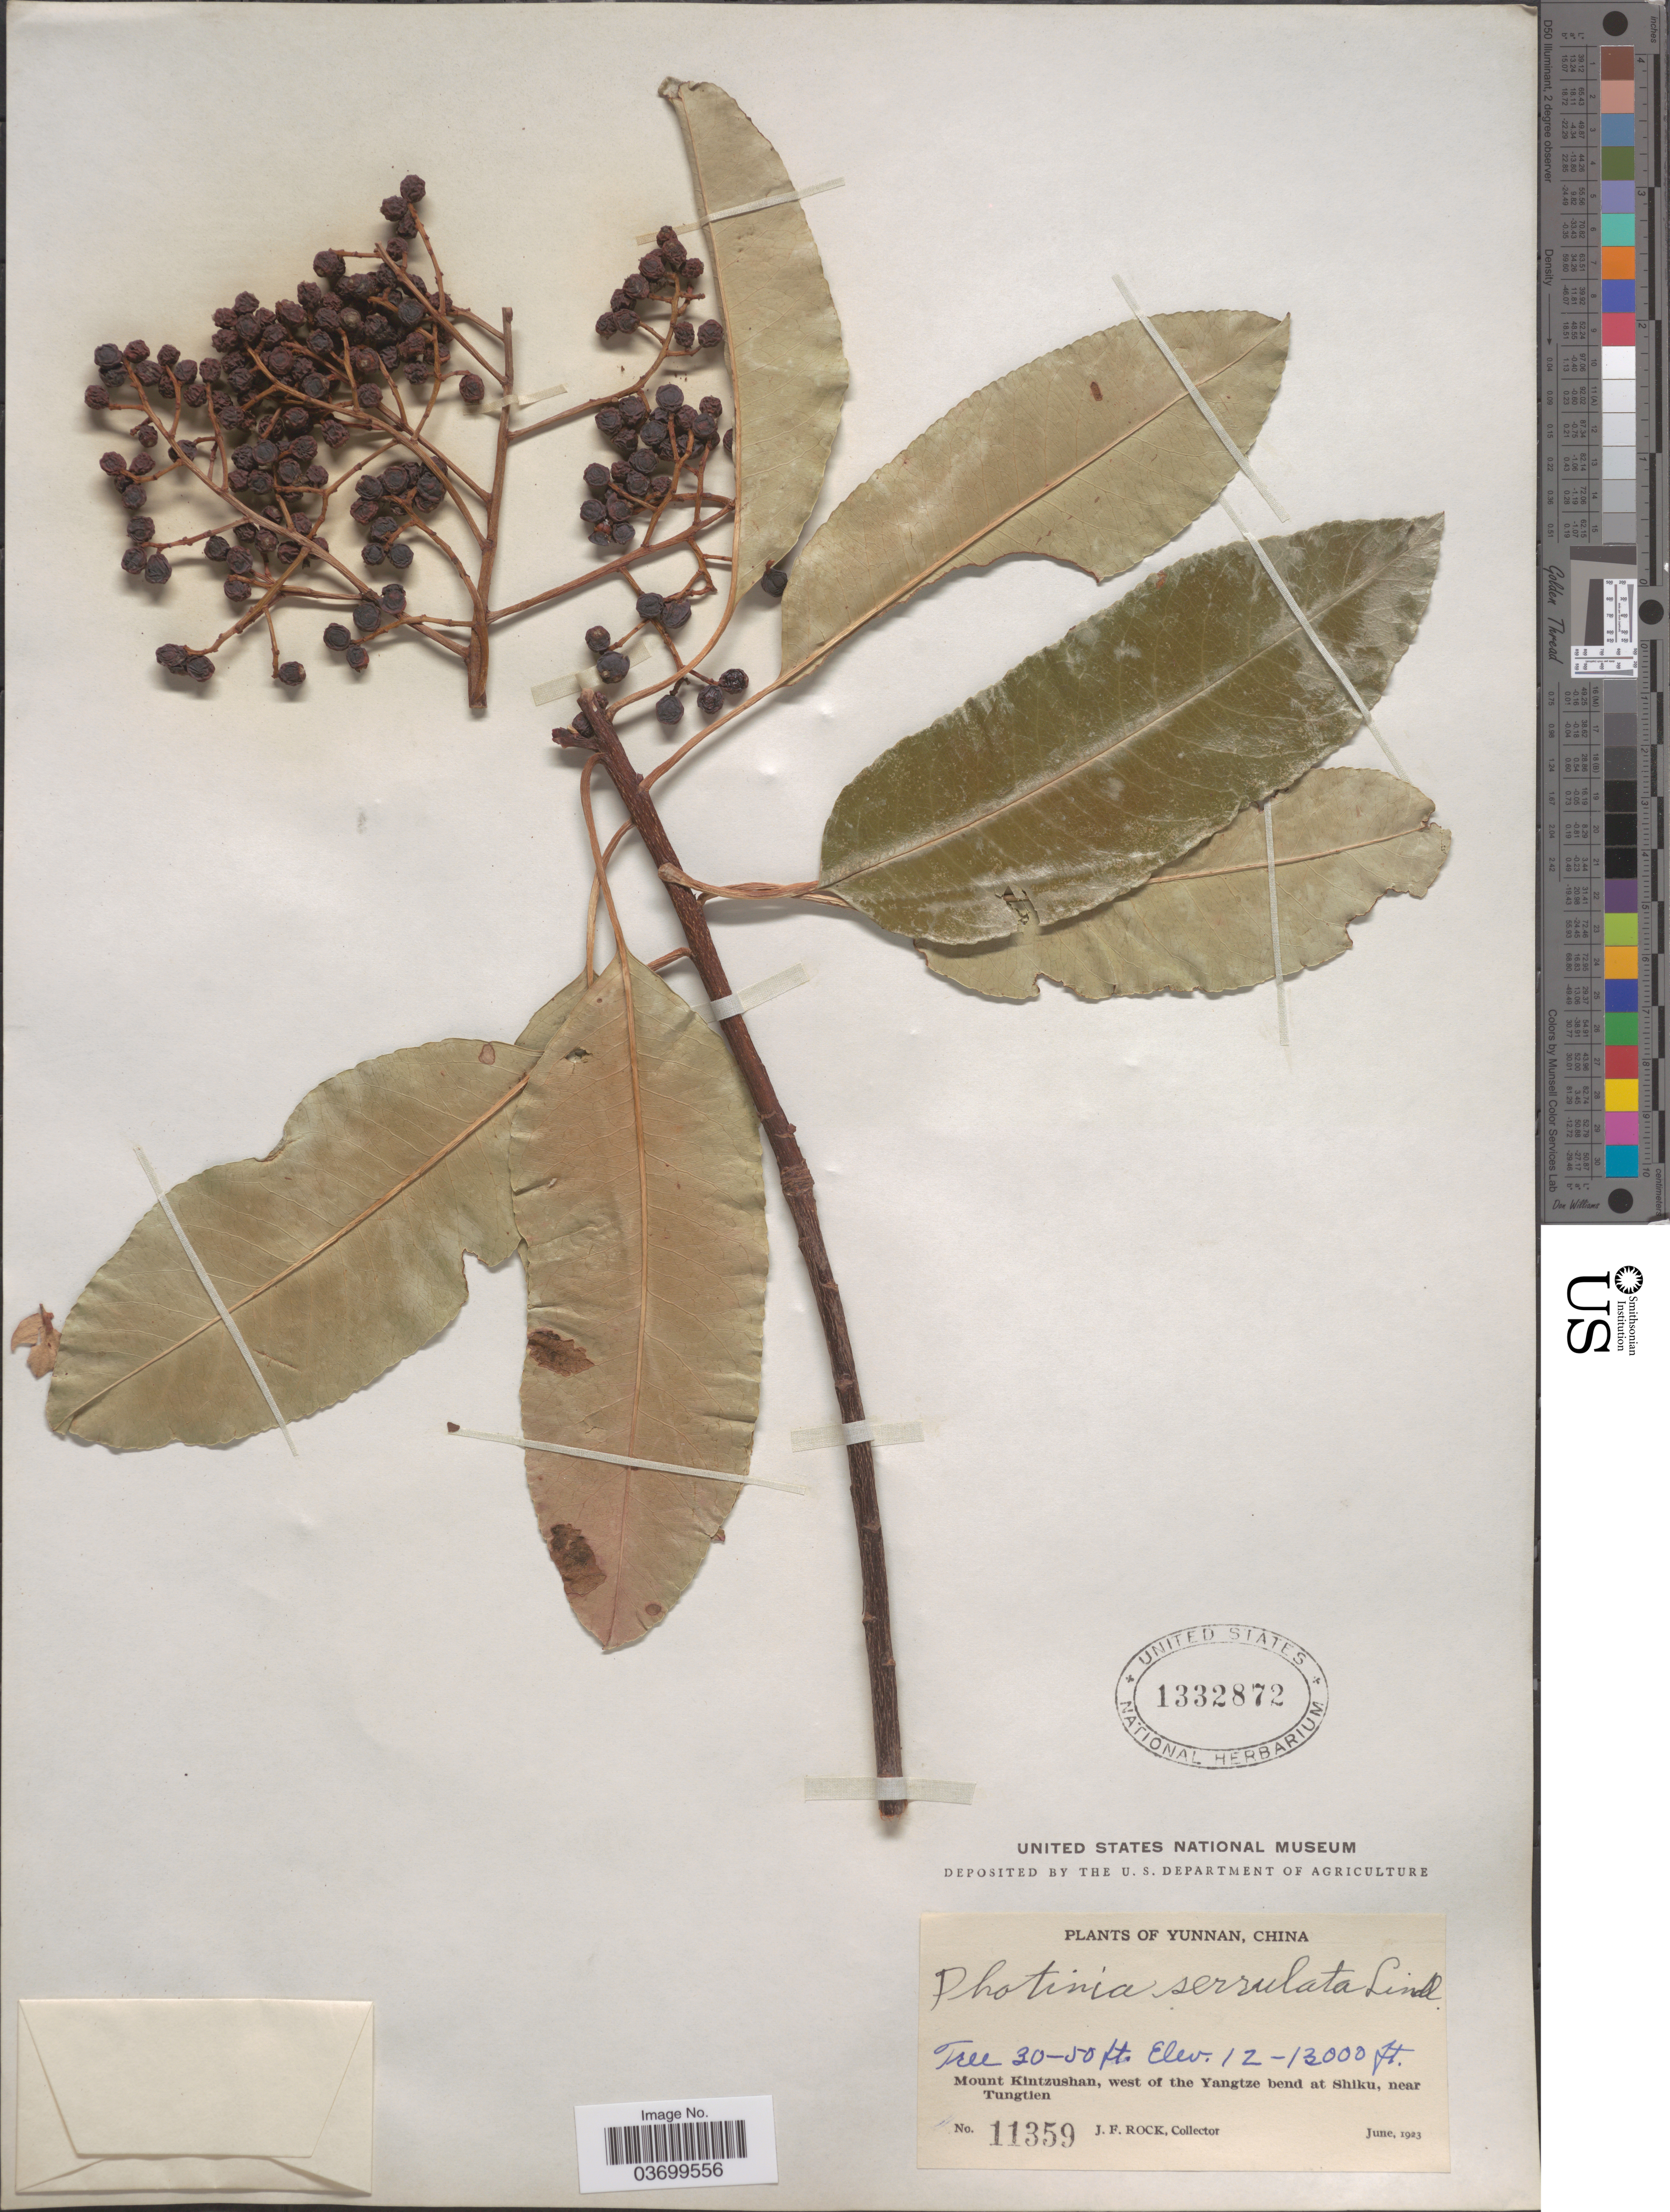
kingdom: Plantae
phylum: Tracheophyta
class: Magnoliopsida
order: Rosales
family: Rosaceae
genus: Photinia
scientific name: Photinia serrulata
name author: Franch. & Sav.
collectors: J. Rock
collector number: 11359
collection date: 1923-06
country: China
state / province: Yunnan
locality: Mount Kintzushan, west of the Yangtze bend at Shiku, near Tungtien.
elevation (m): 3658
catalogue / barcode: US 1332872